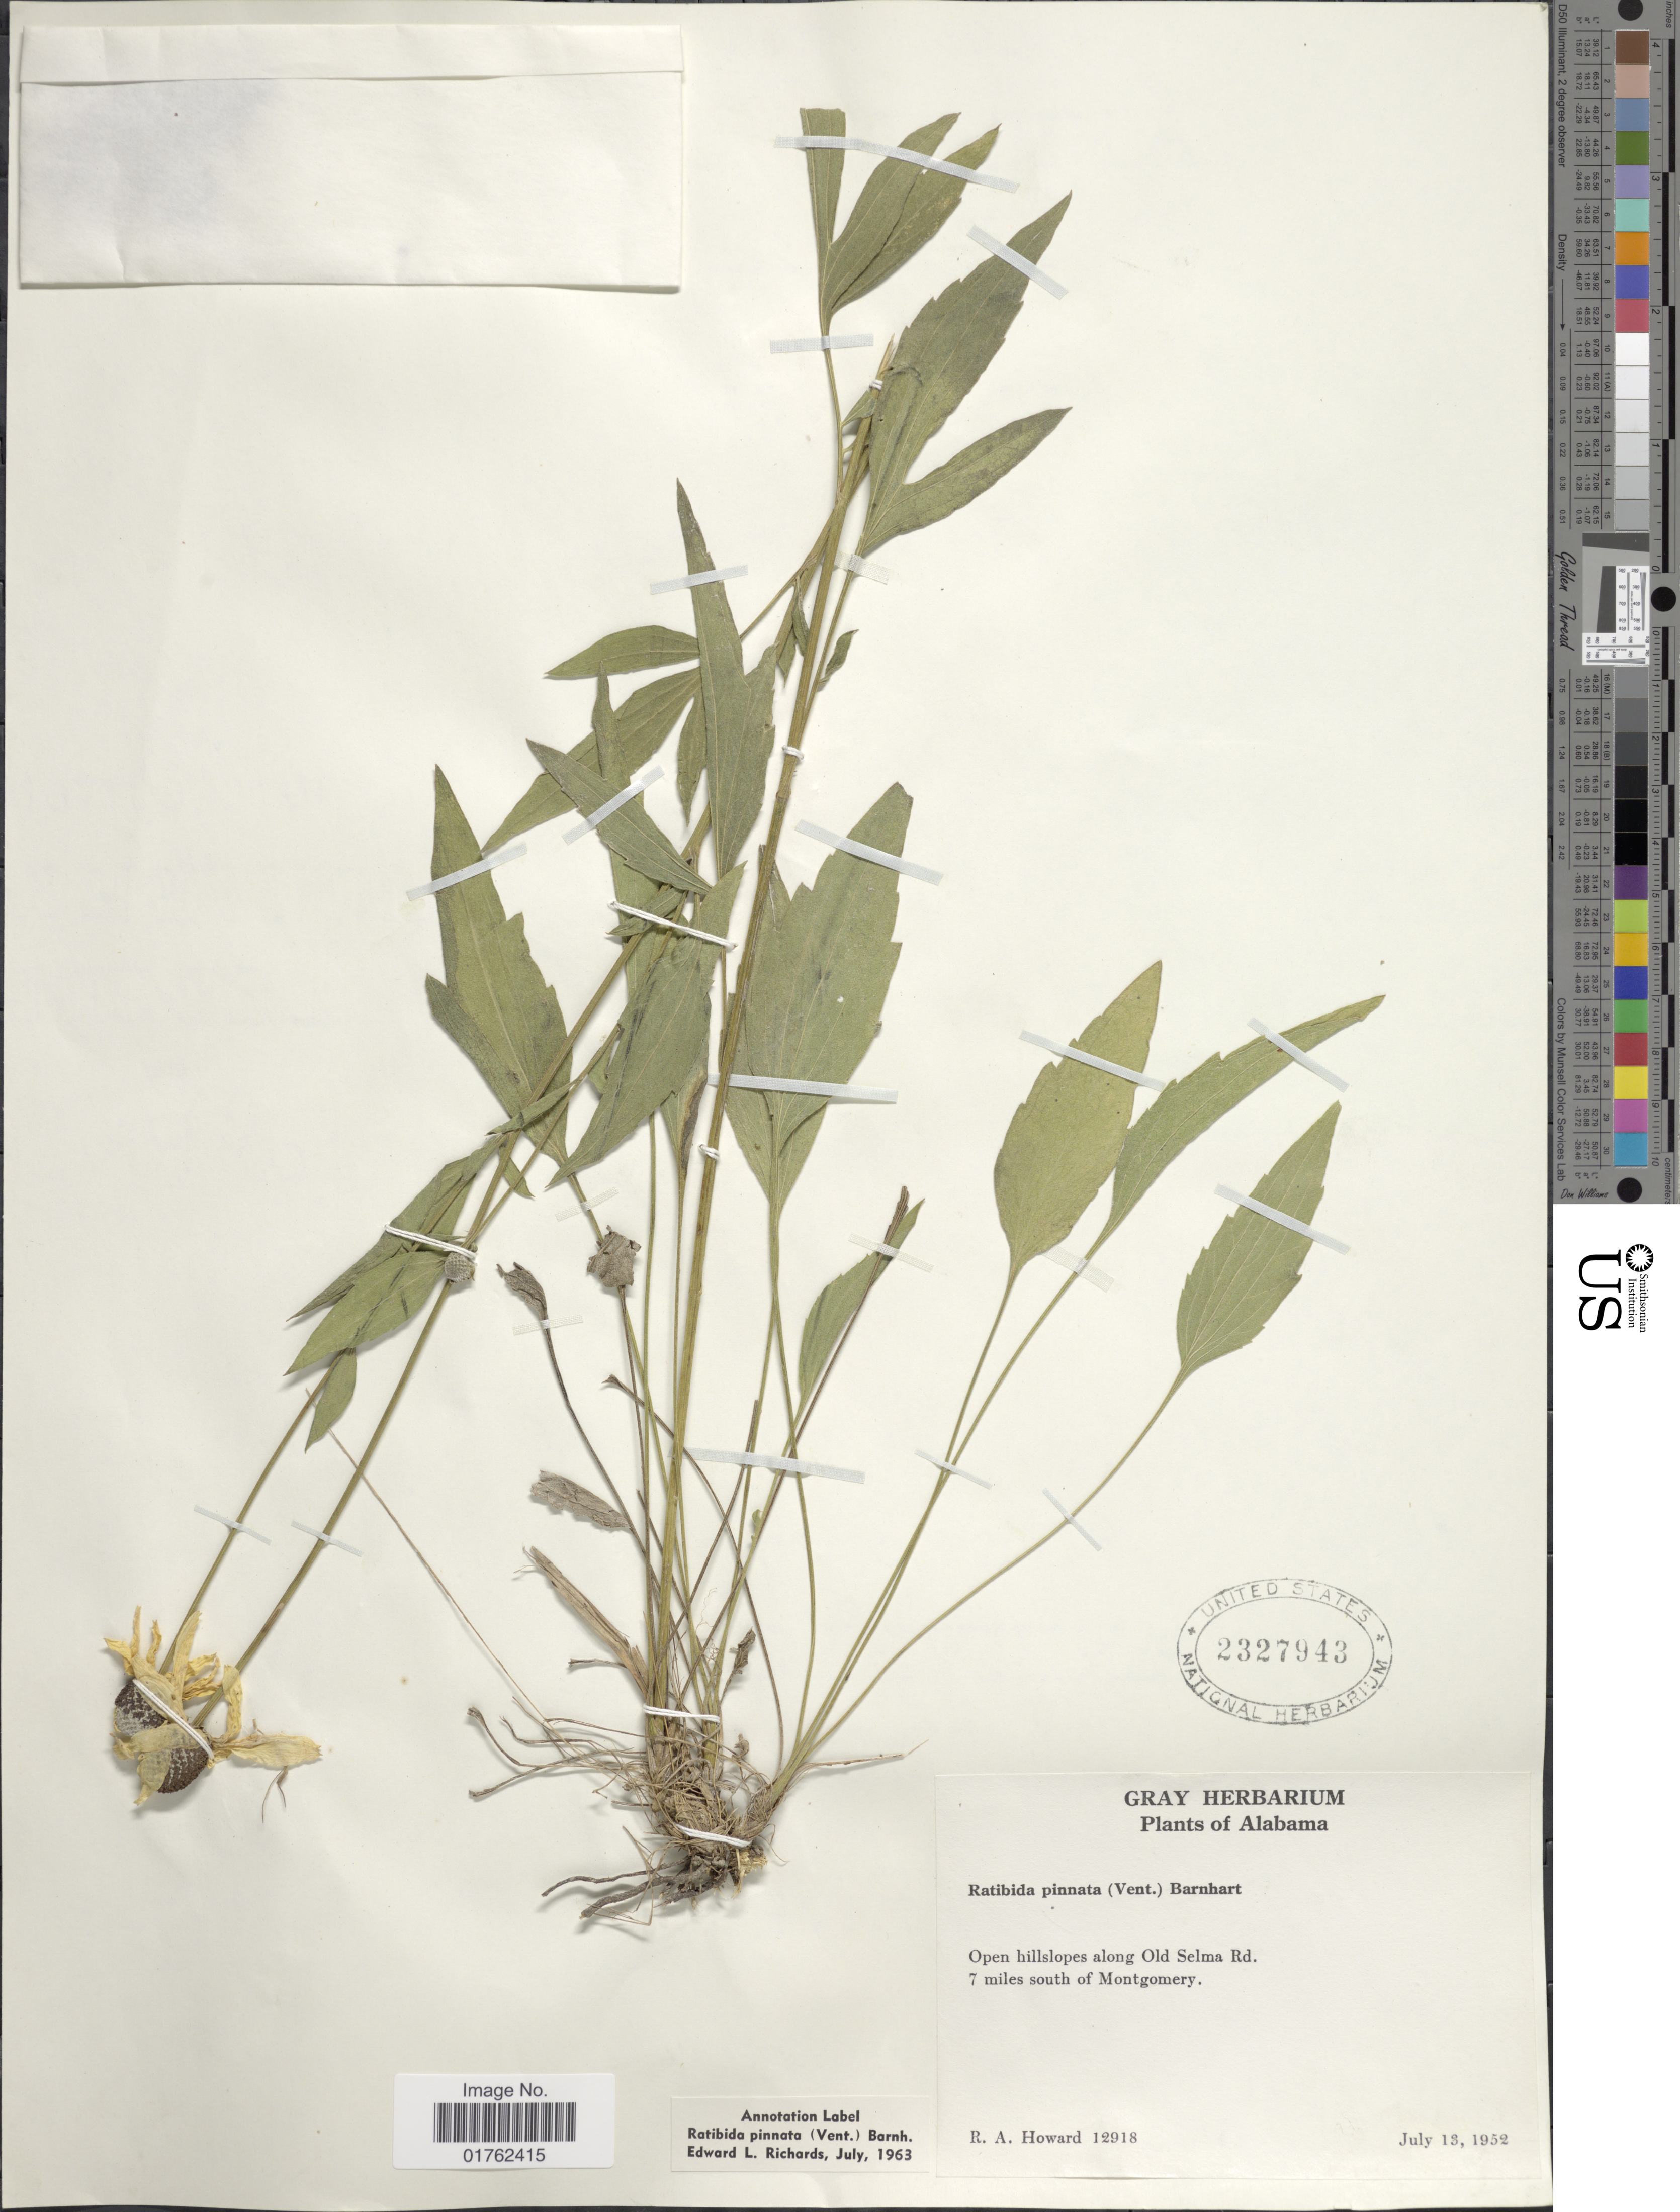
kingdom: Plantae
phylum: Tracheophyta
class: Magnoliopsida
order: Asterales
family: Asteraceae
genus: Ratibida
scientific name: Ratibida pinnata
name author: (Vent.) Barnhart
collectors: R. A. Howard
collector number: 12918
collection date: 1952-07-13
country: United States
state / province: Alabama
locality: Open hillslopes along Old Selma Rd. 7 miles south of Montgomery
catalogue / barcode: US 2327943